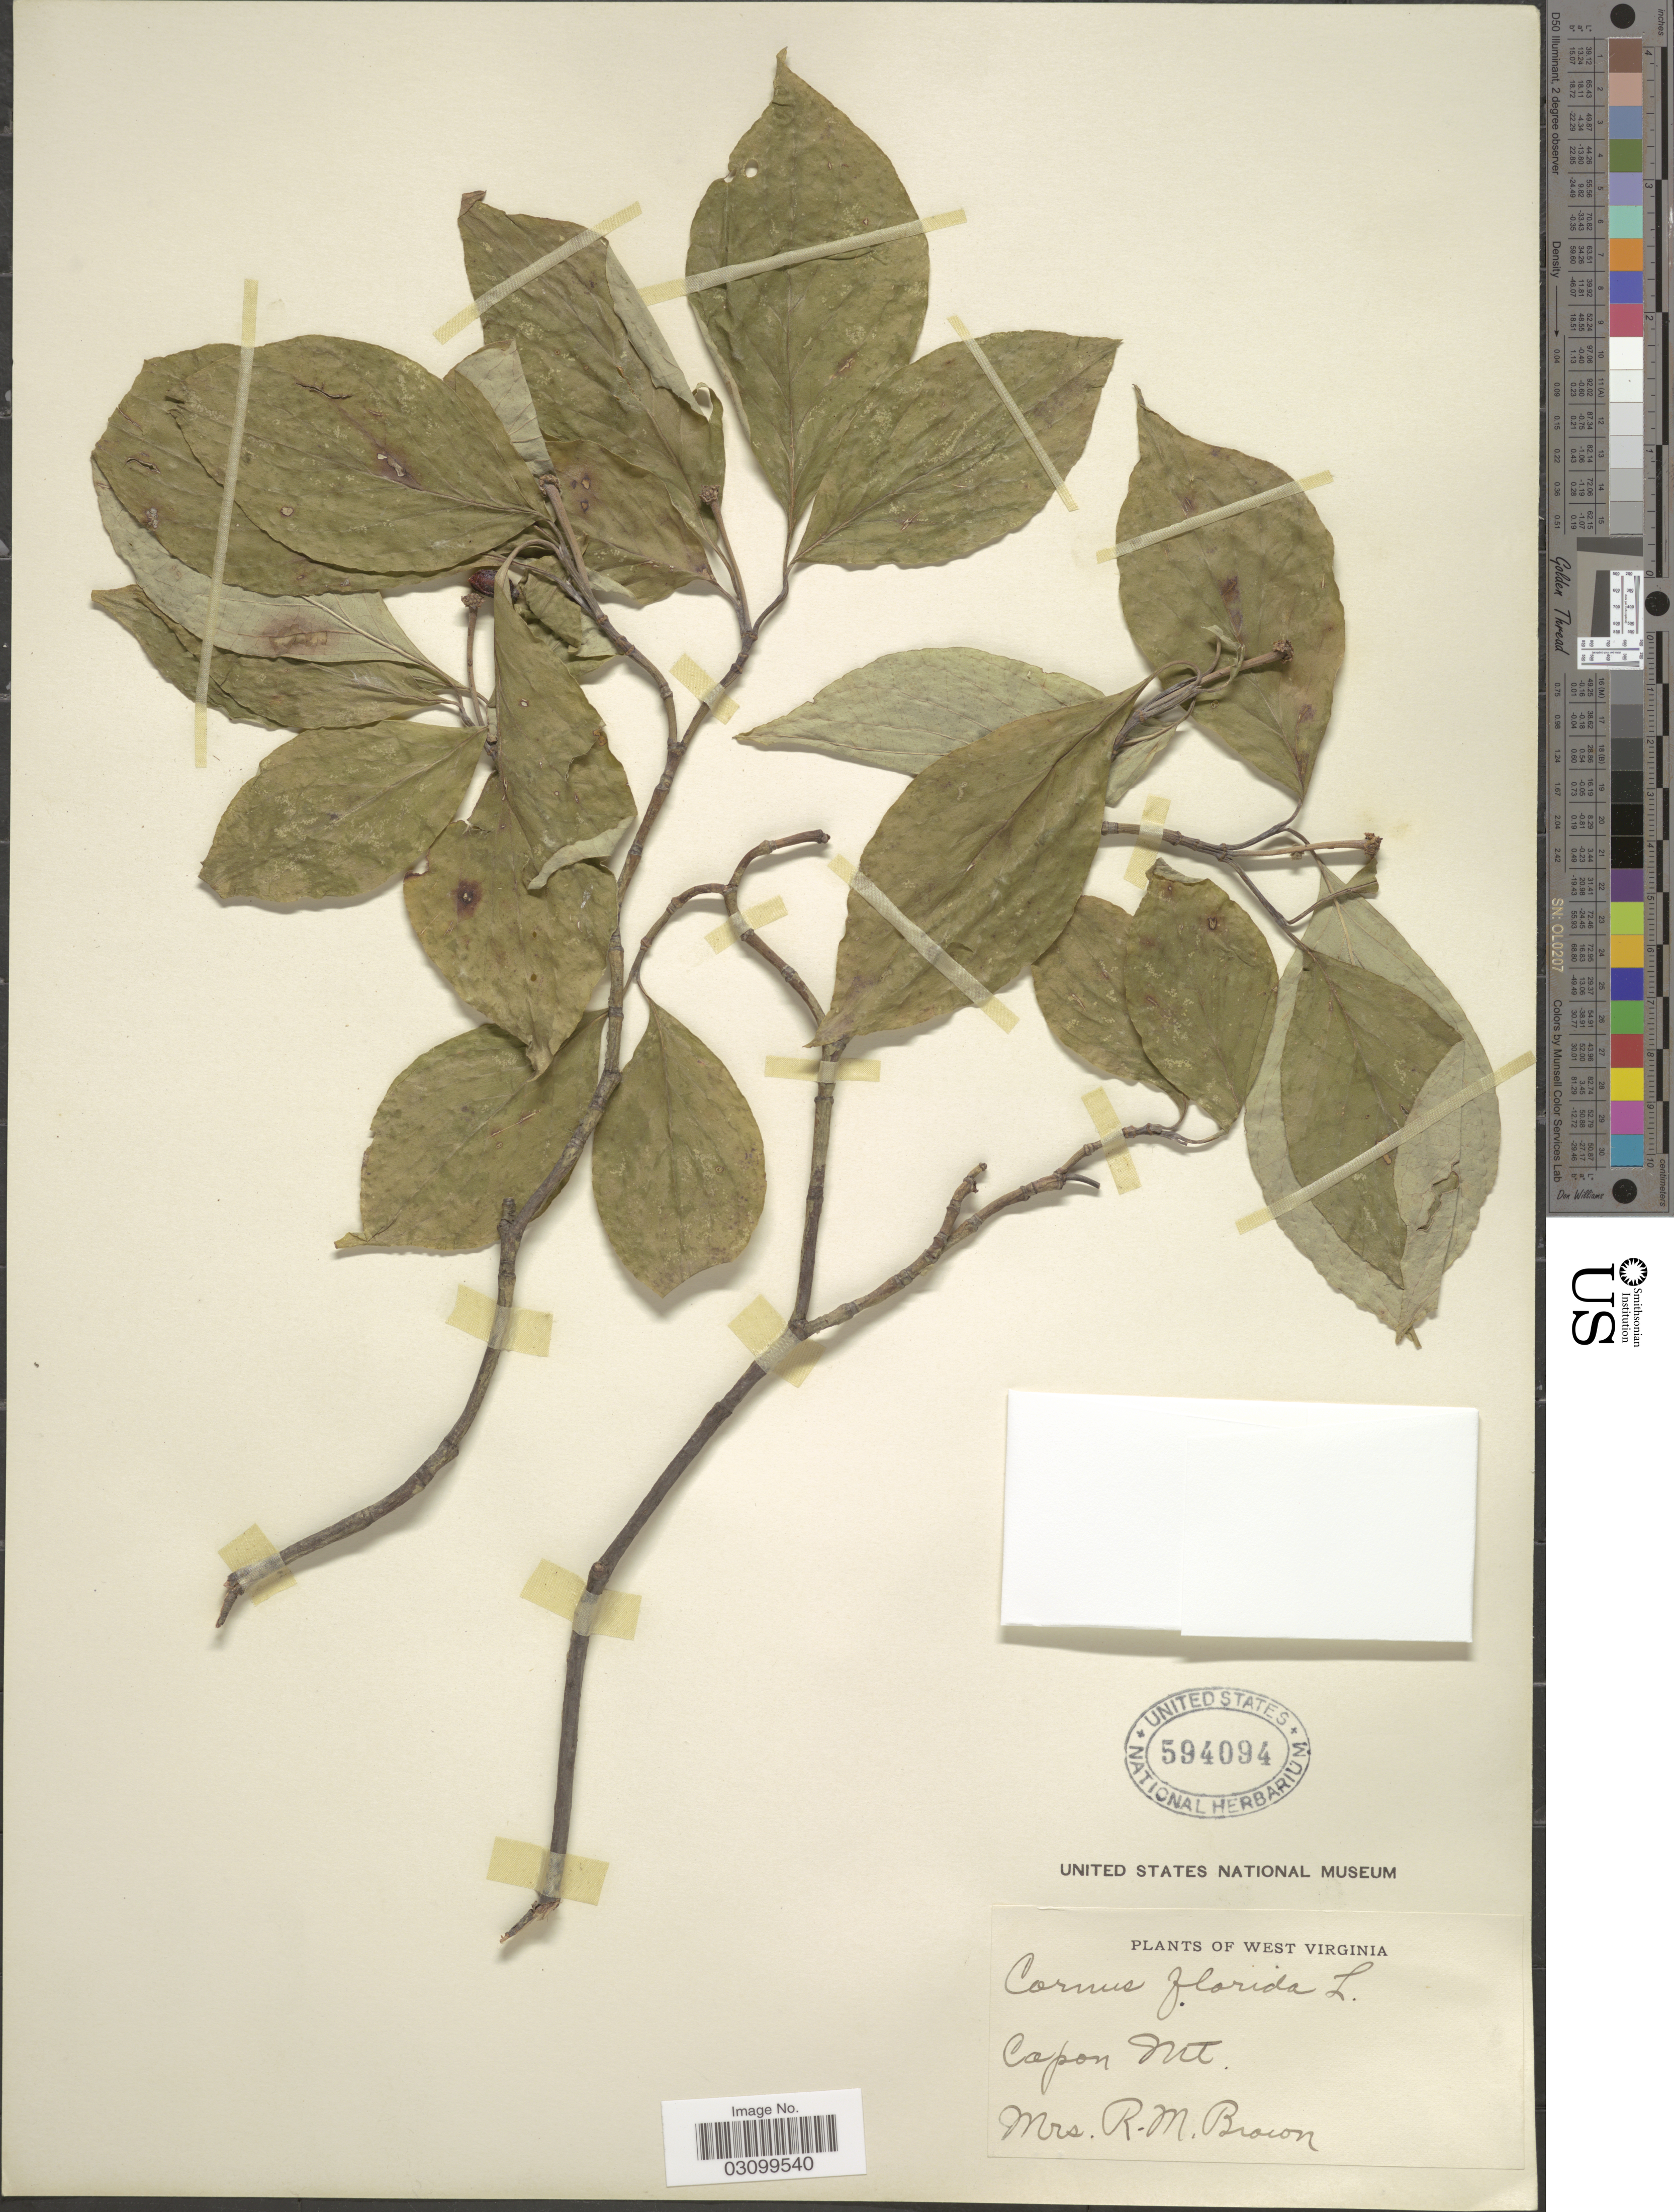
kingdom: Plantae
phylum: Tracheophyta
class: Magnoliopsida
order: Cornales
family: Cornaceae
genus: Cornus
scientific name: Cornus florida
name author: L.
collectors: R. Brown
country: United States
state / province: West Virginia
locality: Capon Mt.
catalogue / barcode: US 594094